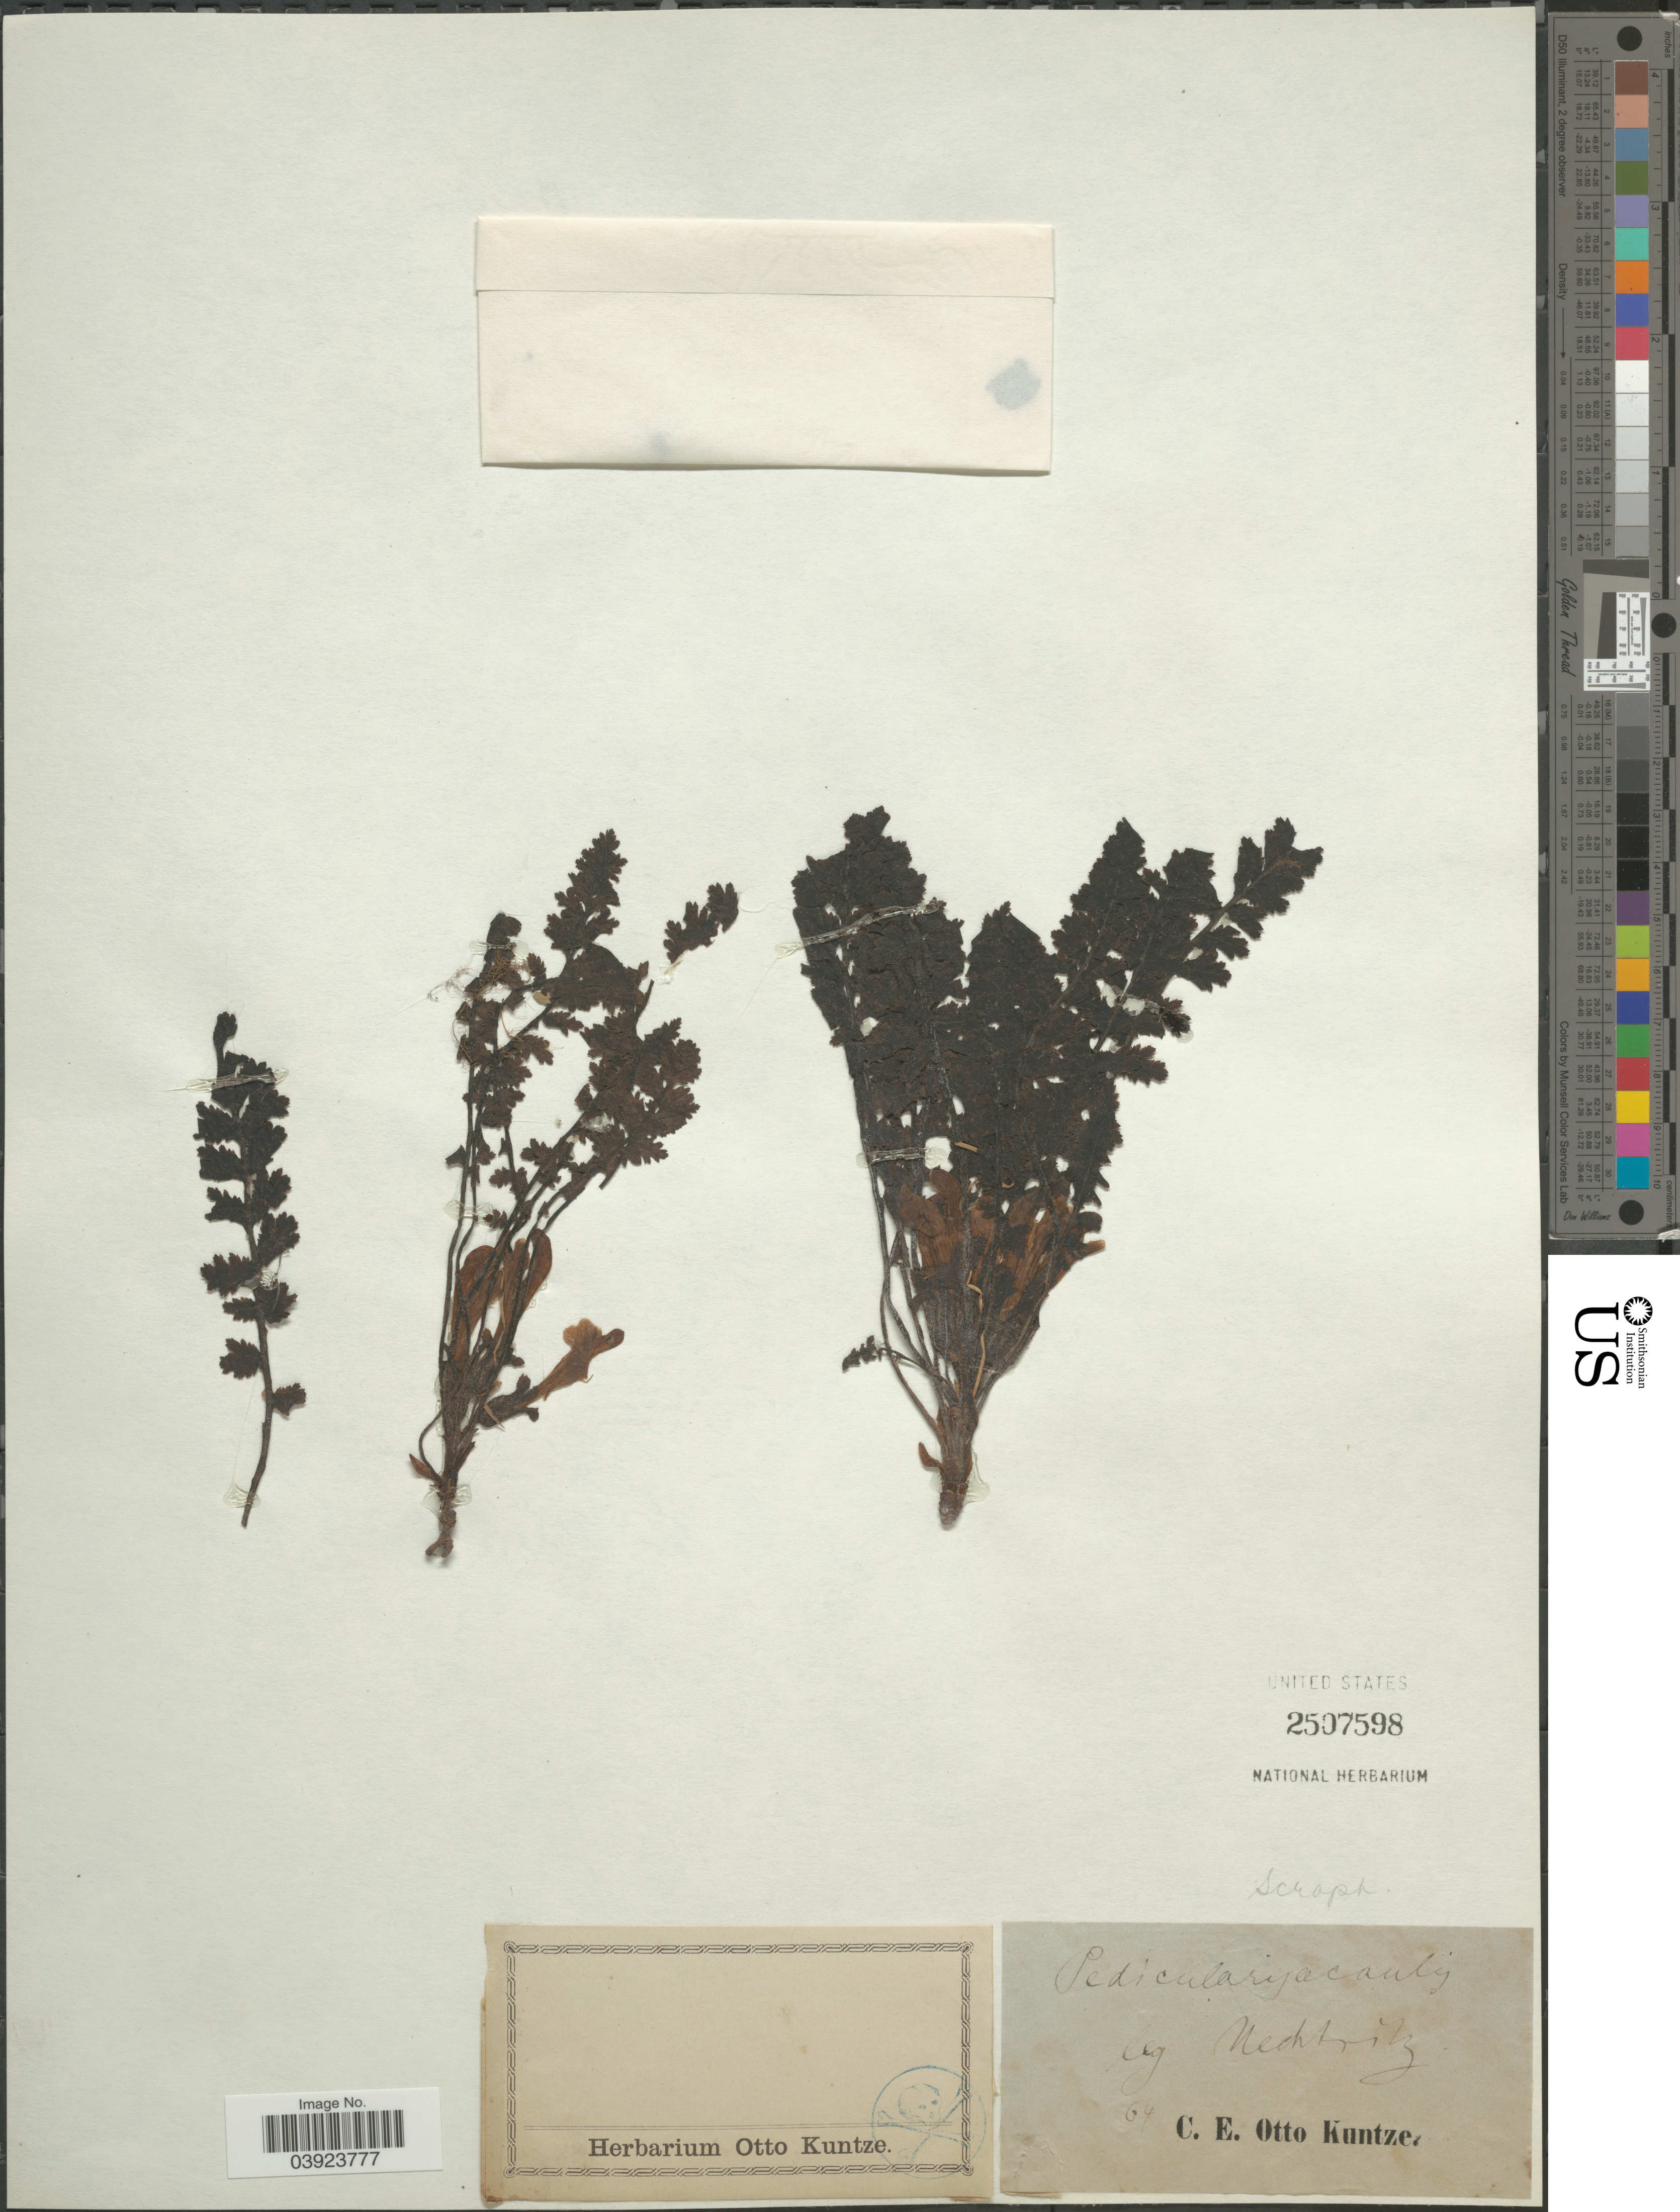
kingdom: Plantae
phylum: Tracheophyta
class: Magnoliopsida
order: Lamiales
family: Orobanchaceae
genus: Pedicularis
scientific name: Pedicularis acaulis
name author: Scop.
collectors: Uechtritz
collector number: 64?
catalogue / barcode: US 2507598